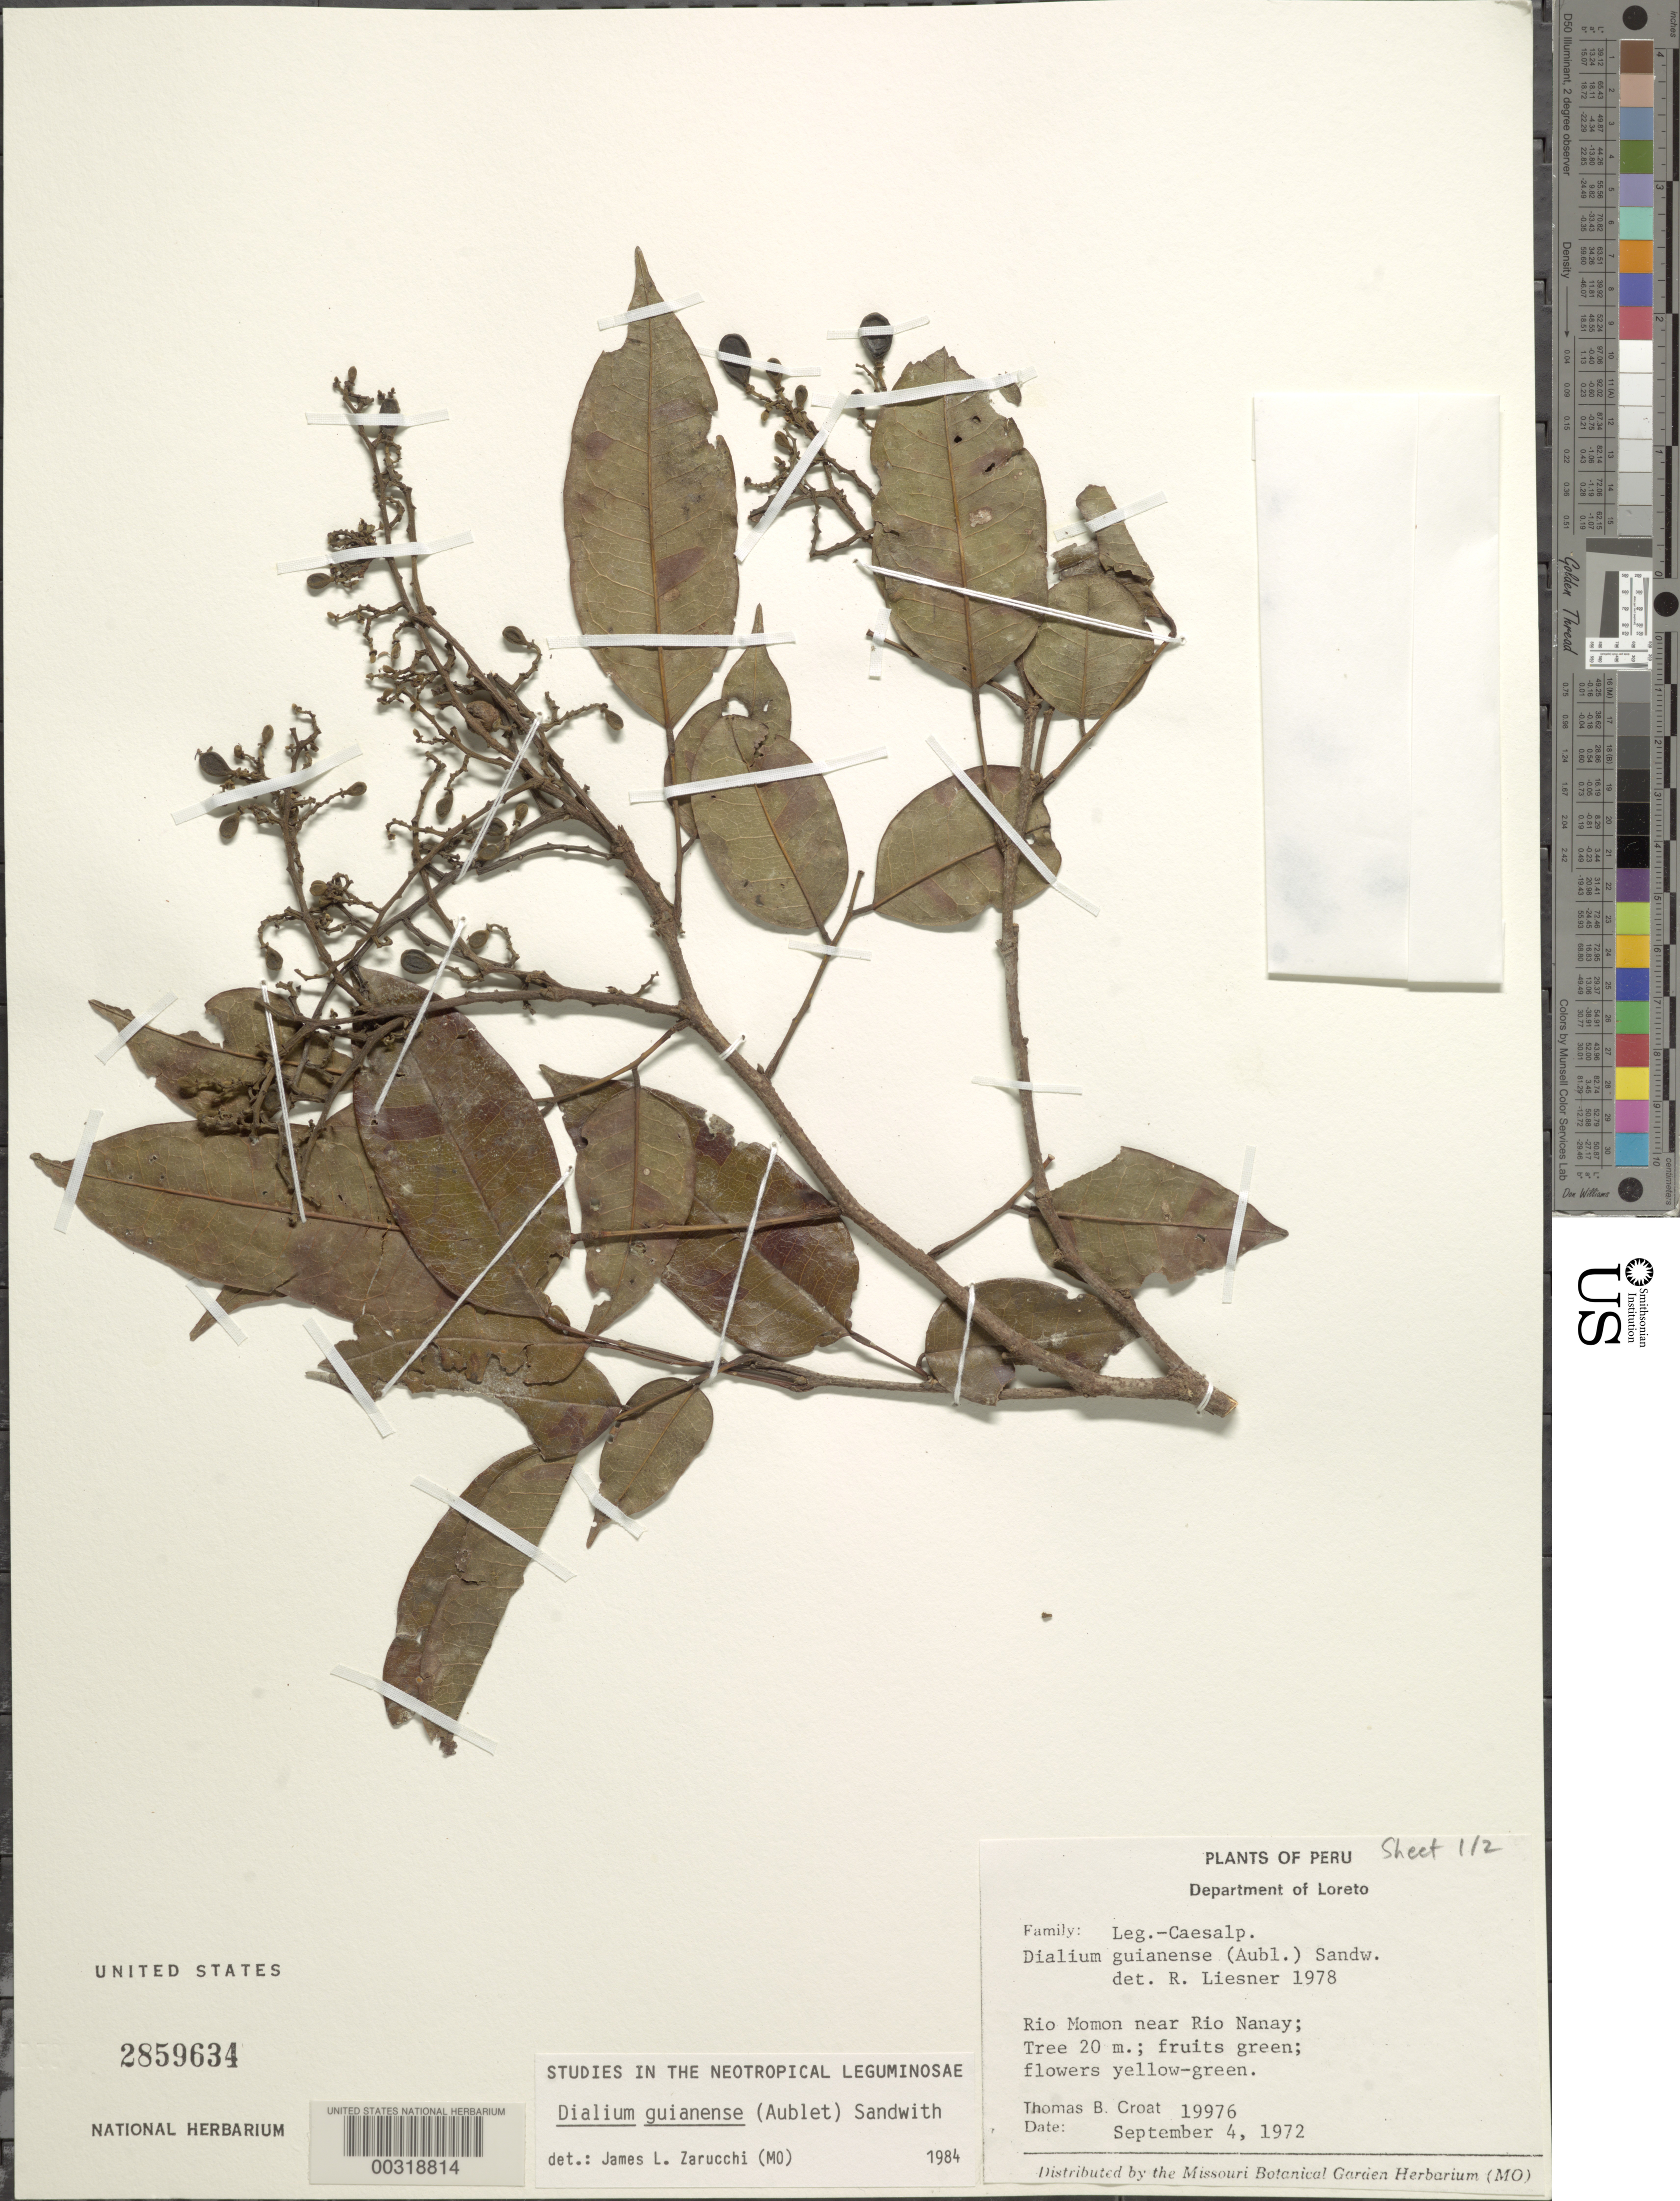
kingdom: Plantae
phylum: Tracheophyta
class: Magnoliopsida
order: Fabales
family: Fabaceae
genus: Dialium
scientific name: Dialium guianense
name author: (Aubl.) Sandwith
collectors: T. B. Croat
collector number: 19976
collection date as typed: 04 Sep 1972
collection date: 1972-09-04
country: Peru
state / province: Loreto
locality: Rio momon near rio nanay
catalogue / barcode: US 2859634